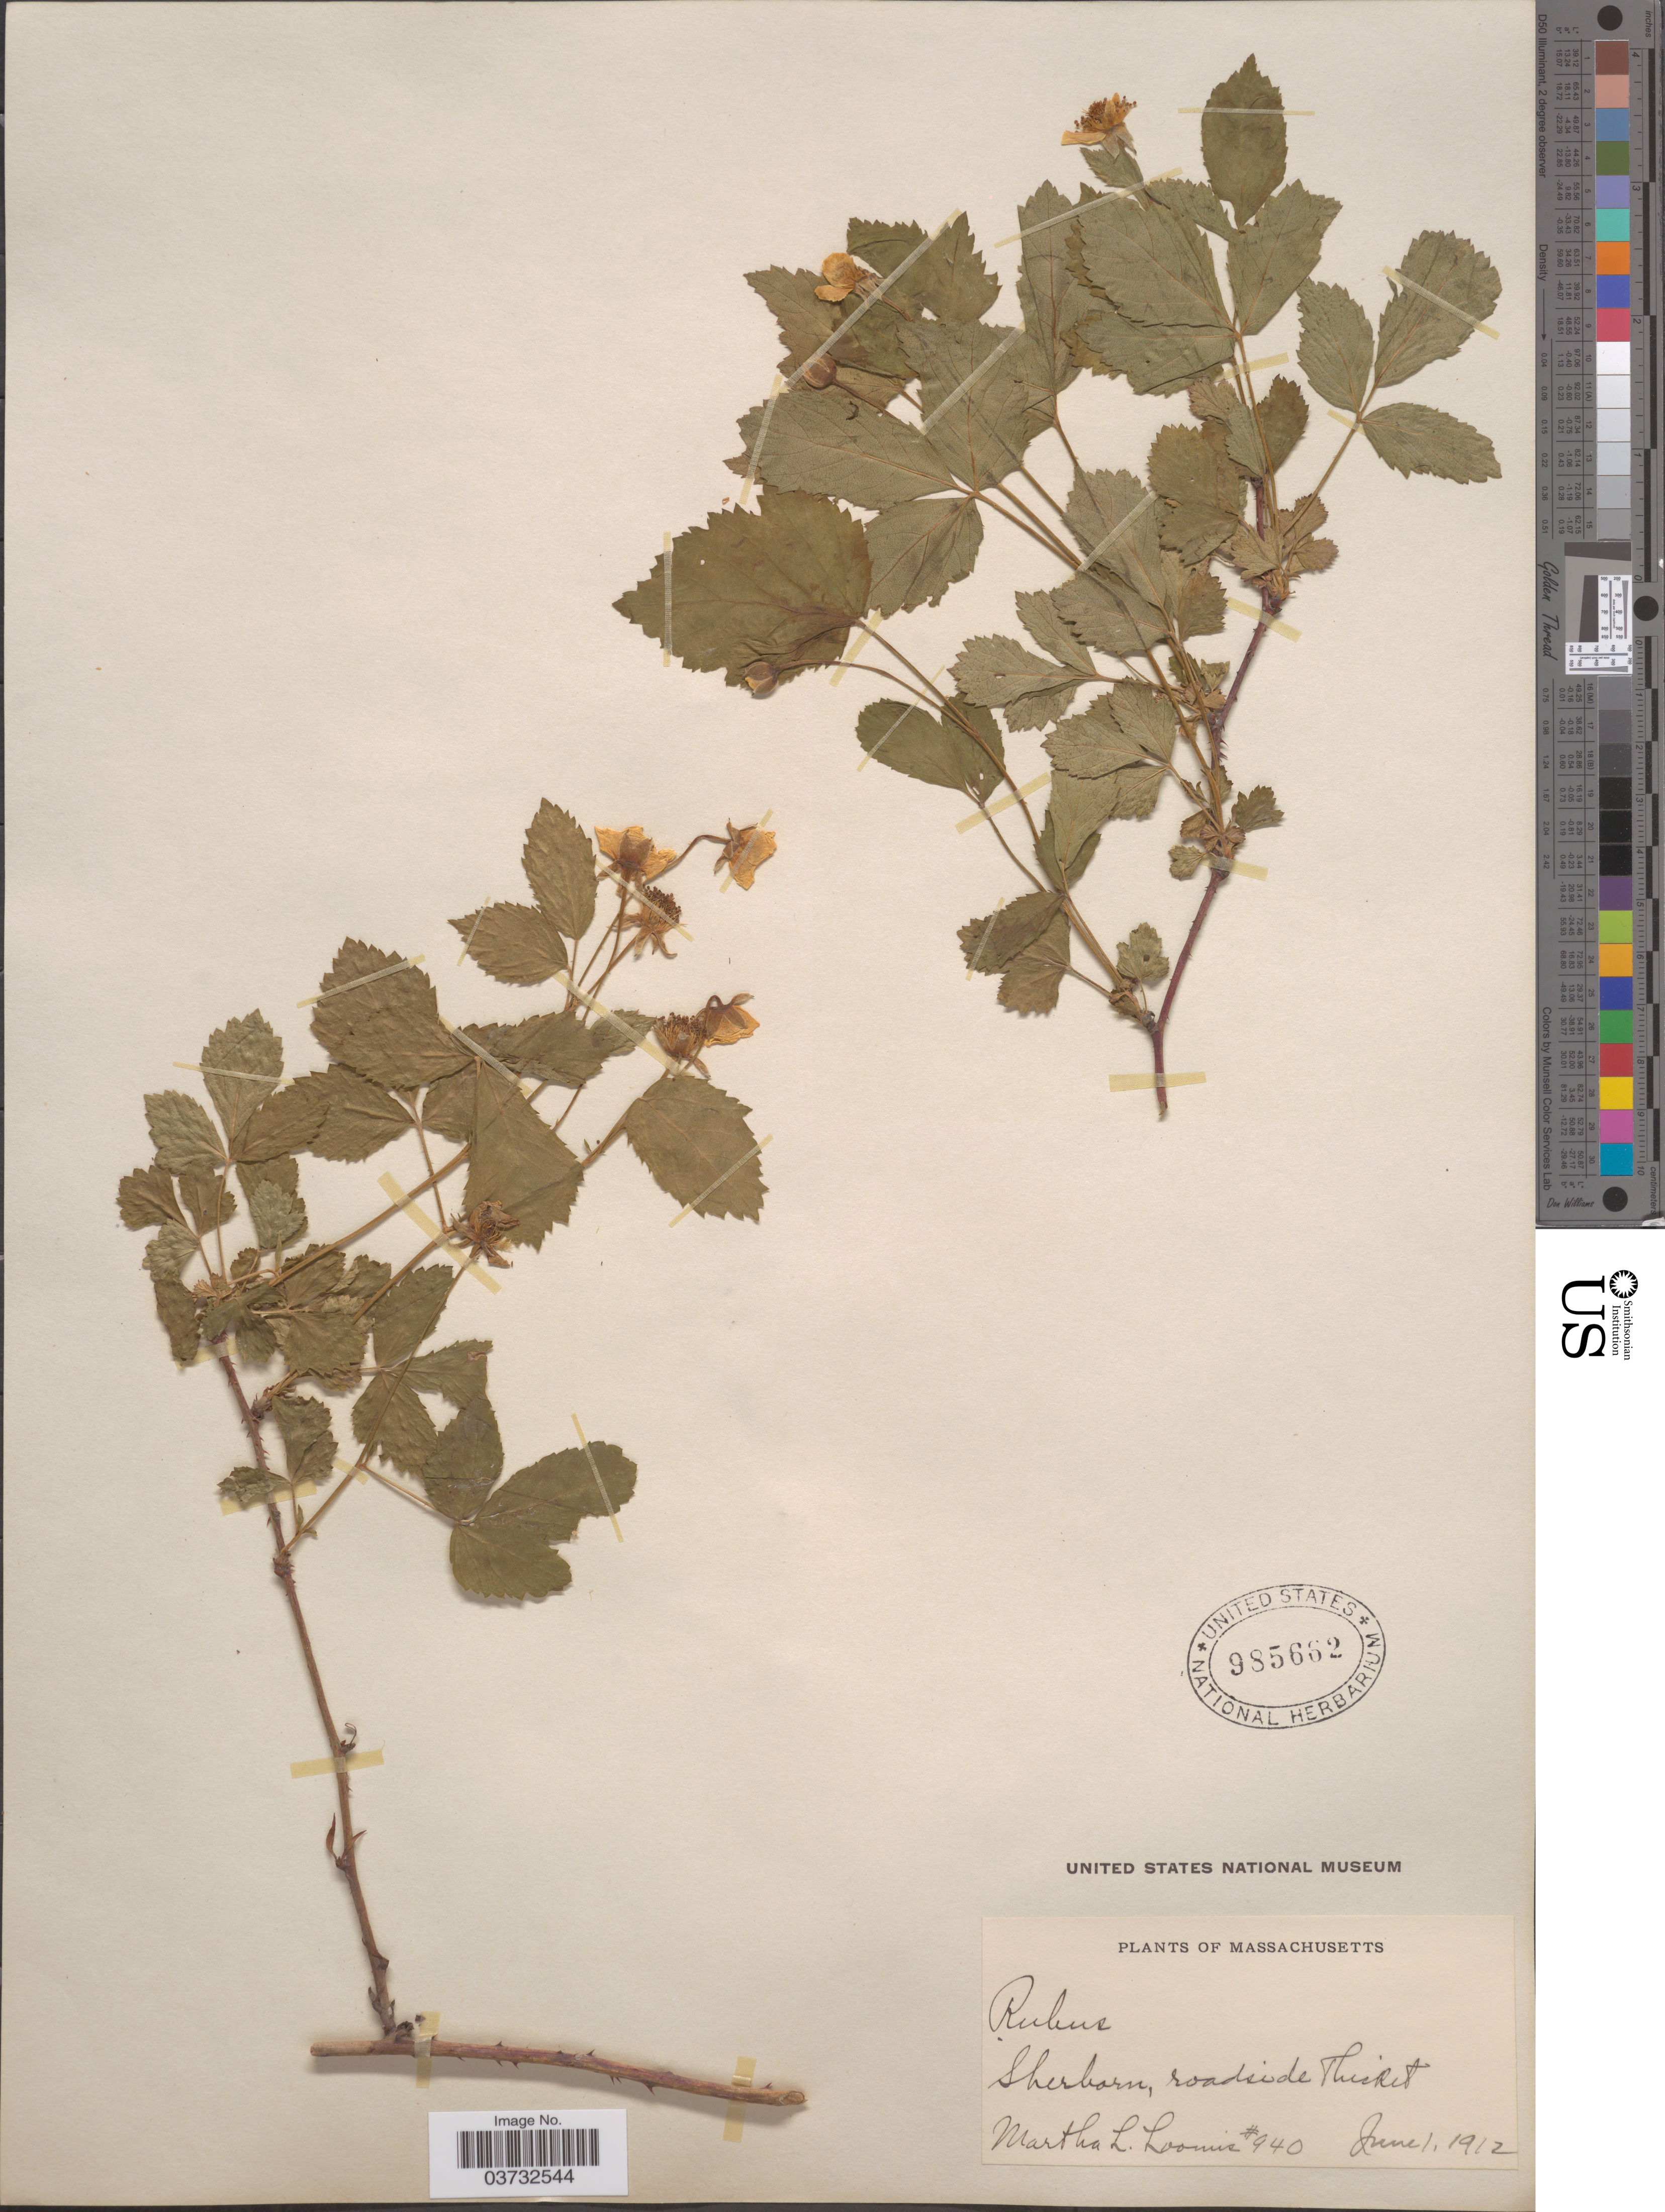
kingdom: Plantae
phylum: Tracheophyta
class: Magnoliopsida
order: Rosales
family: Rosaceae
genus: Rubus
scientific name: Rubus sp.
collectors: M. L. Loomis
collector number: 940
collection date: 1912-06-01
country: United States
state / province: Massachusetts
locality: Sherborn, roadside thicket.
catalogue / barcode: US 985662